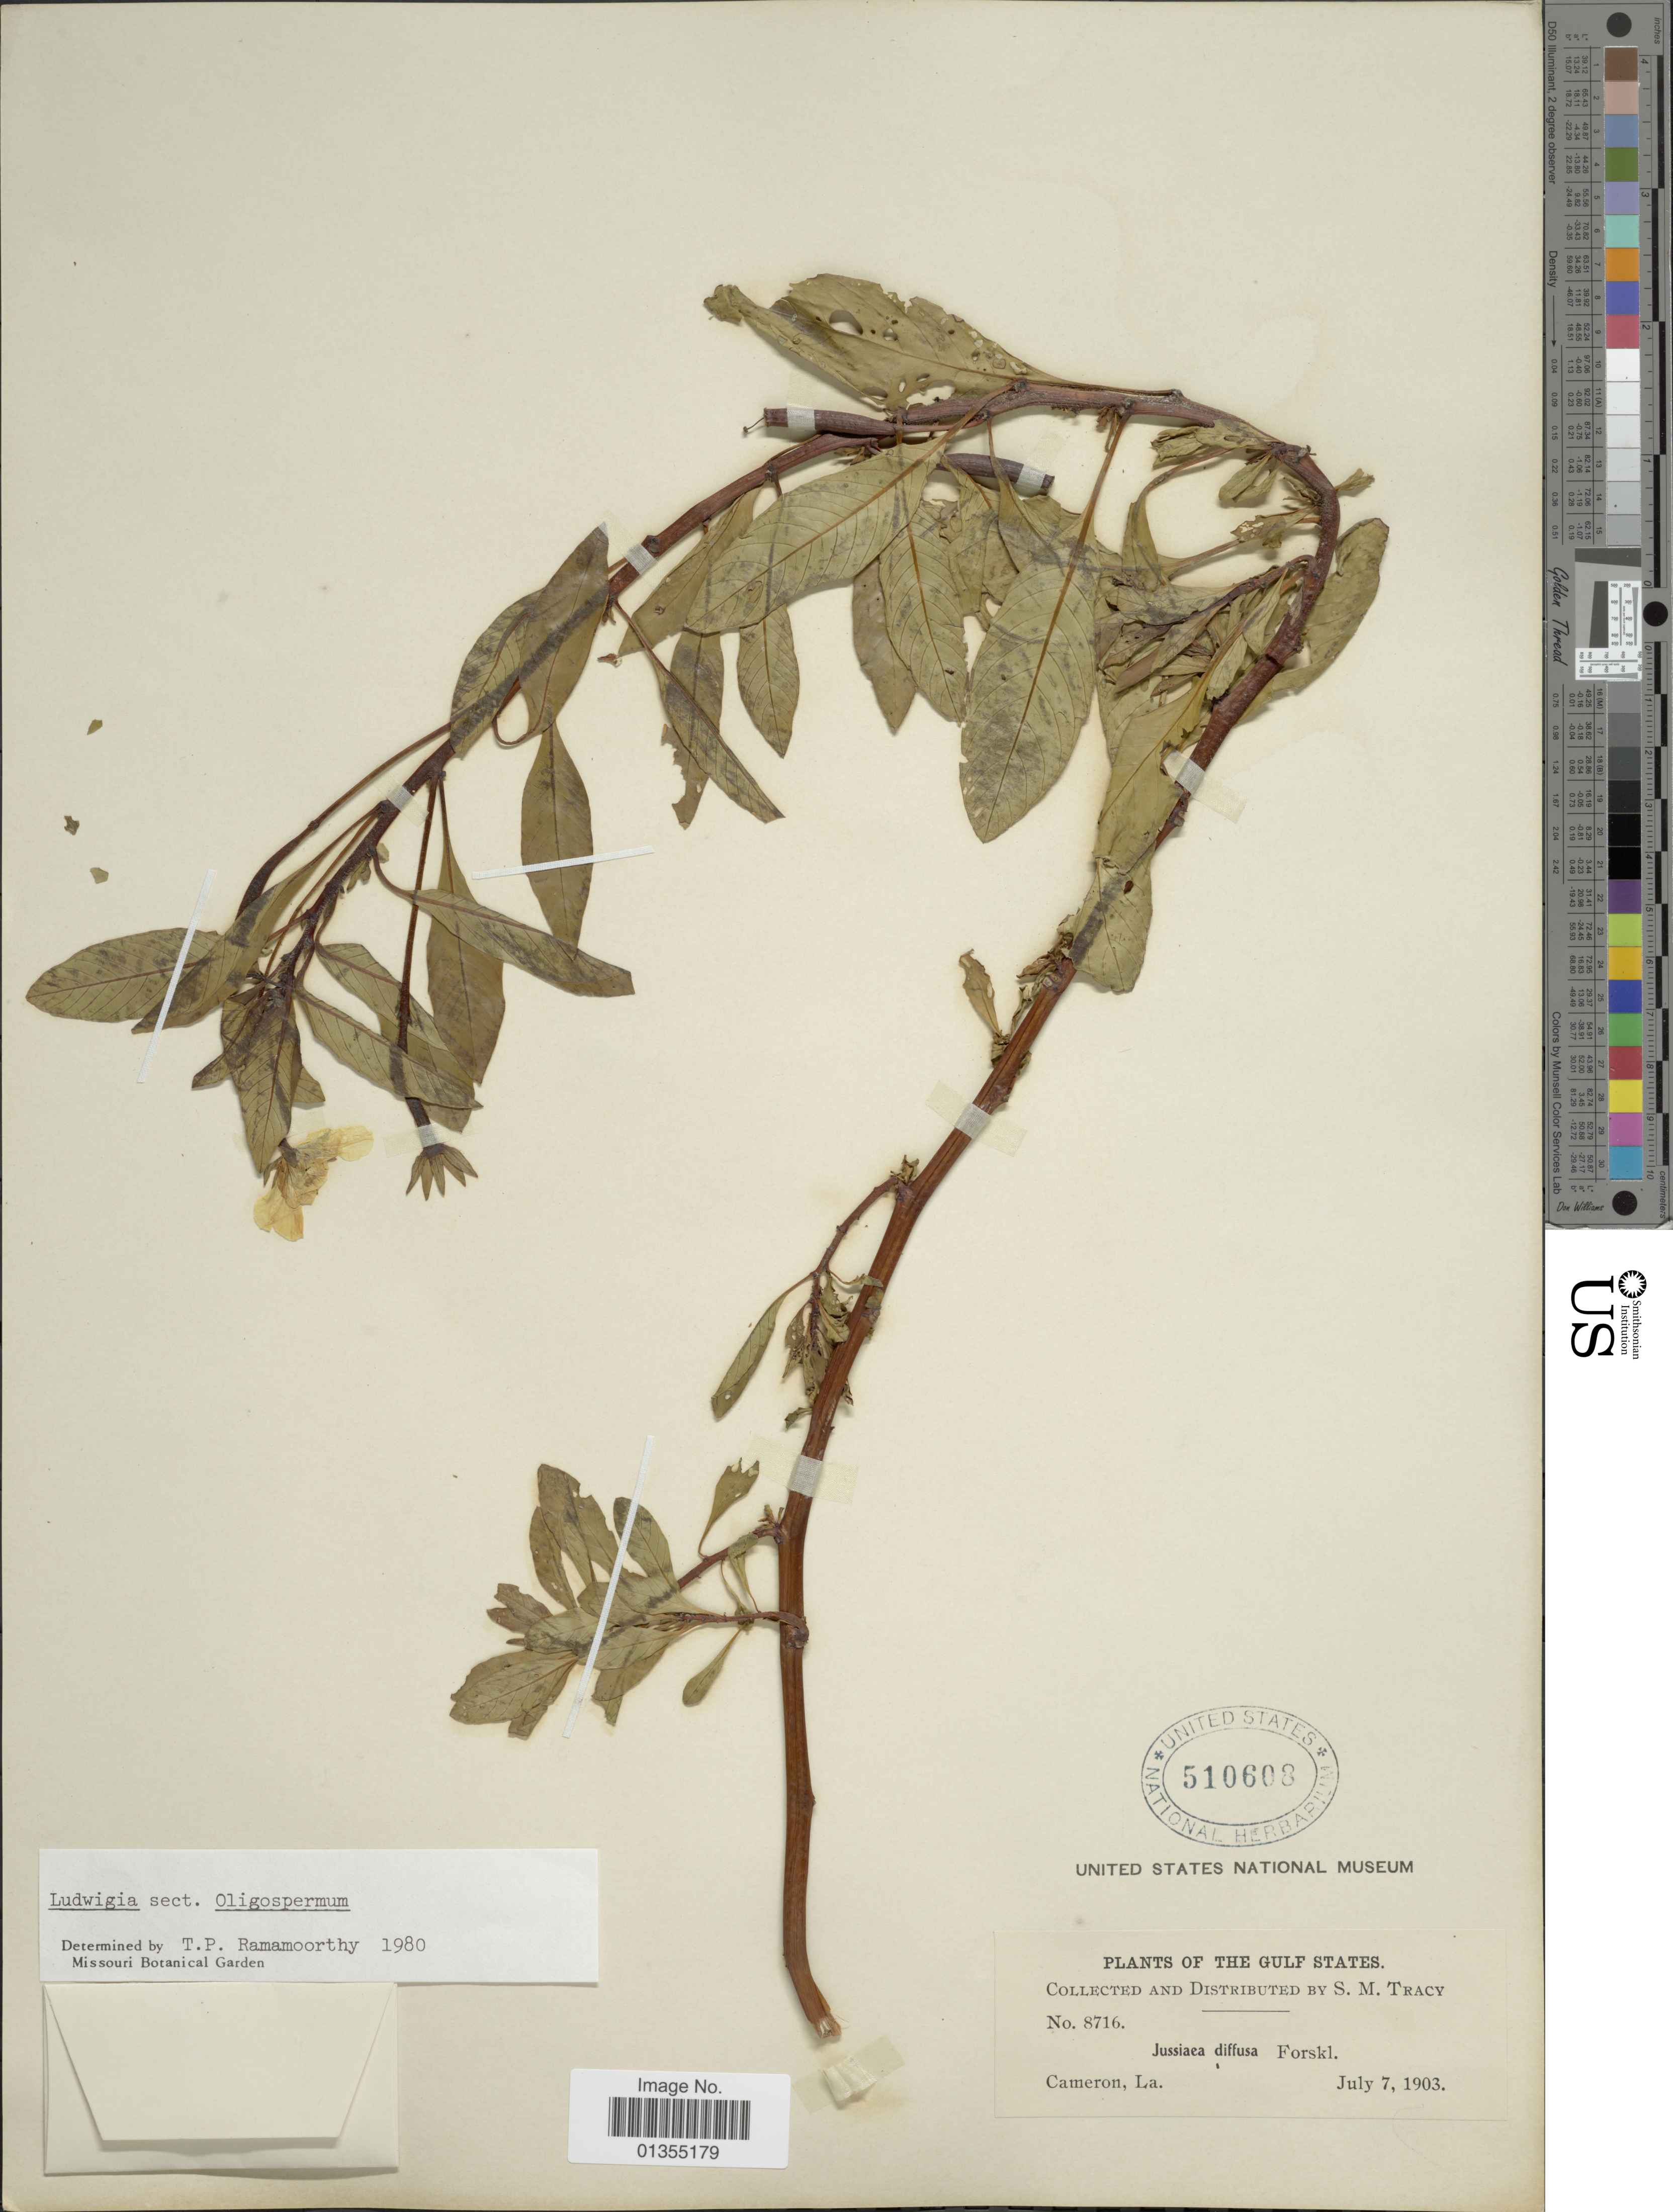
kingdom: Plantae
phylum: Tracheophyta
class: Magnoliopsida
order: Myrtales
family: Onagraceae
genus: Ludwigia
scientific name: Ludwigia stolonifera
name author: (Guill. & Perr.) P.H. Raven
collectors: S. M. Tracy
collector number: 8716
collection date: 1903-07-07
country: United States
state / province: Louisiana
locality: Gulf States, Cameron, La.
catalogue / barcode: US 510608